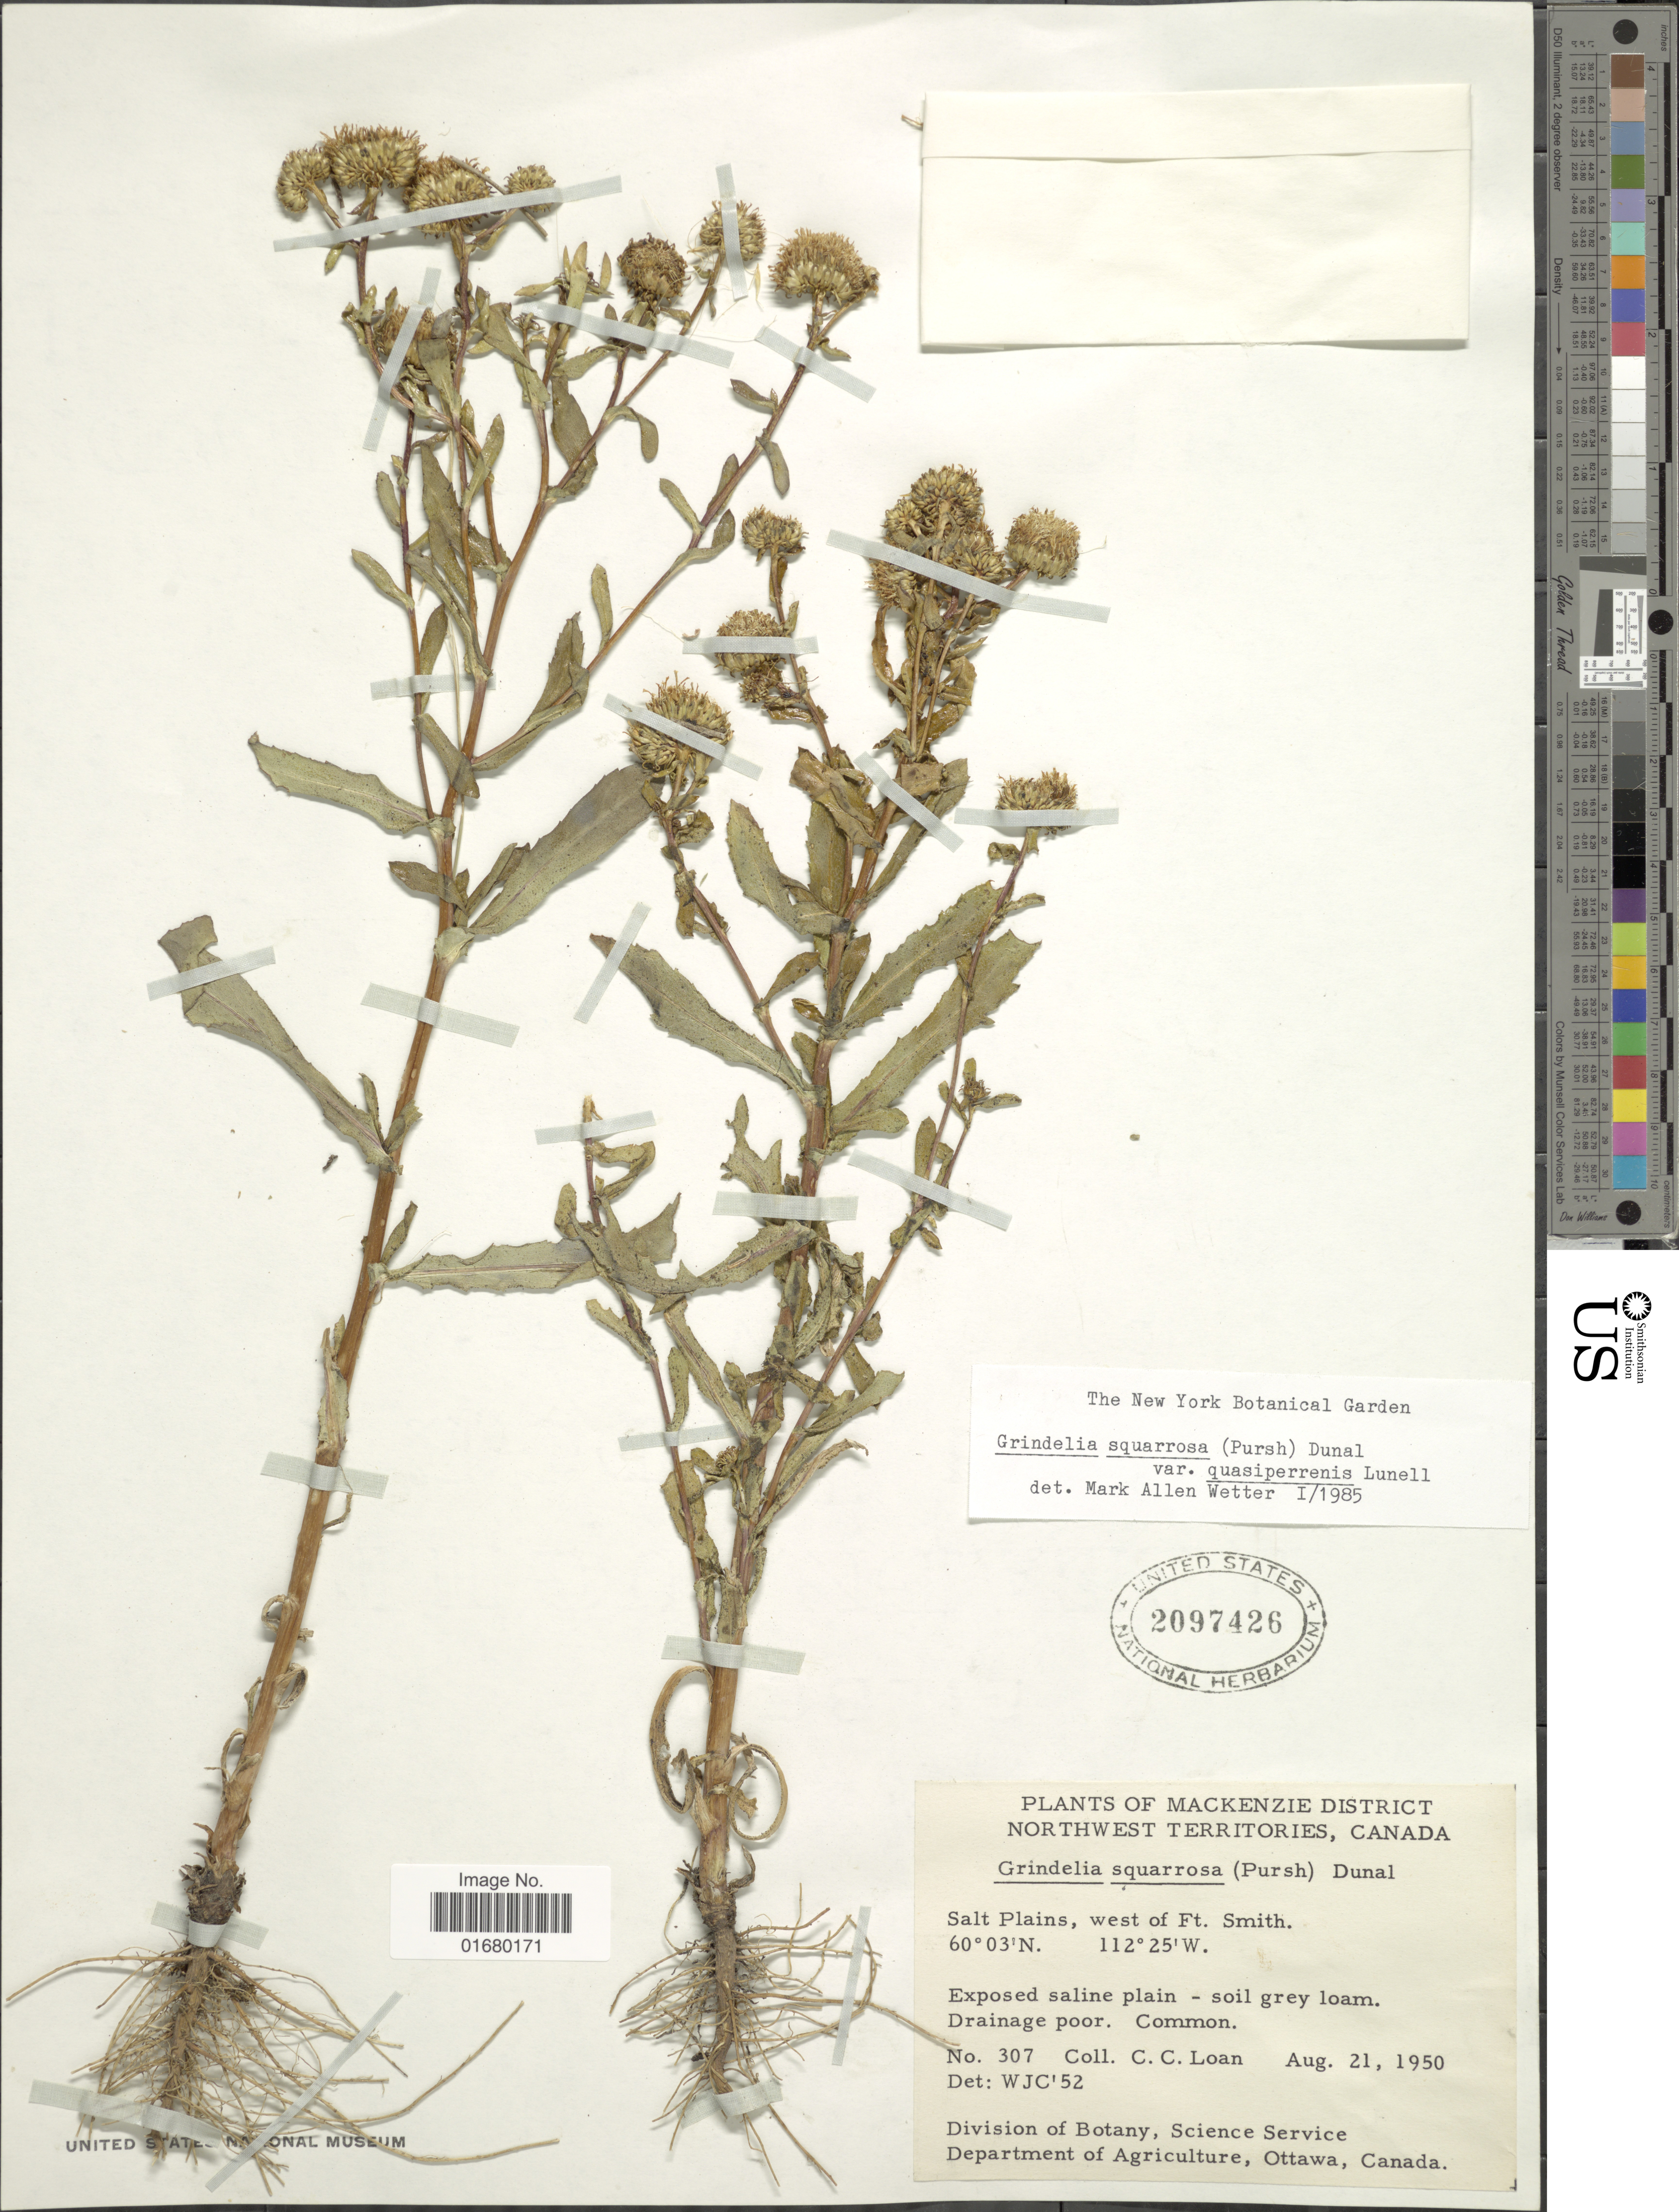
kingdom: Plantae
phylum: Tracheophyta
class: Magnoliopsida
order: Asterales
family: Asteraceae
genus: Grindelia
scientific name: Grindelia squarrosa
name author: (Pursh) Dunal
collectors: C. Loan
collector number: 307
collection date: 1950-08-21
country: Canada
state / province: Northwest Territories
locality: Mackenzie District, Northwest Territories, west of Ft. Smith.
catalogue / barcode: US 2097426